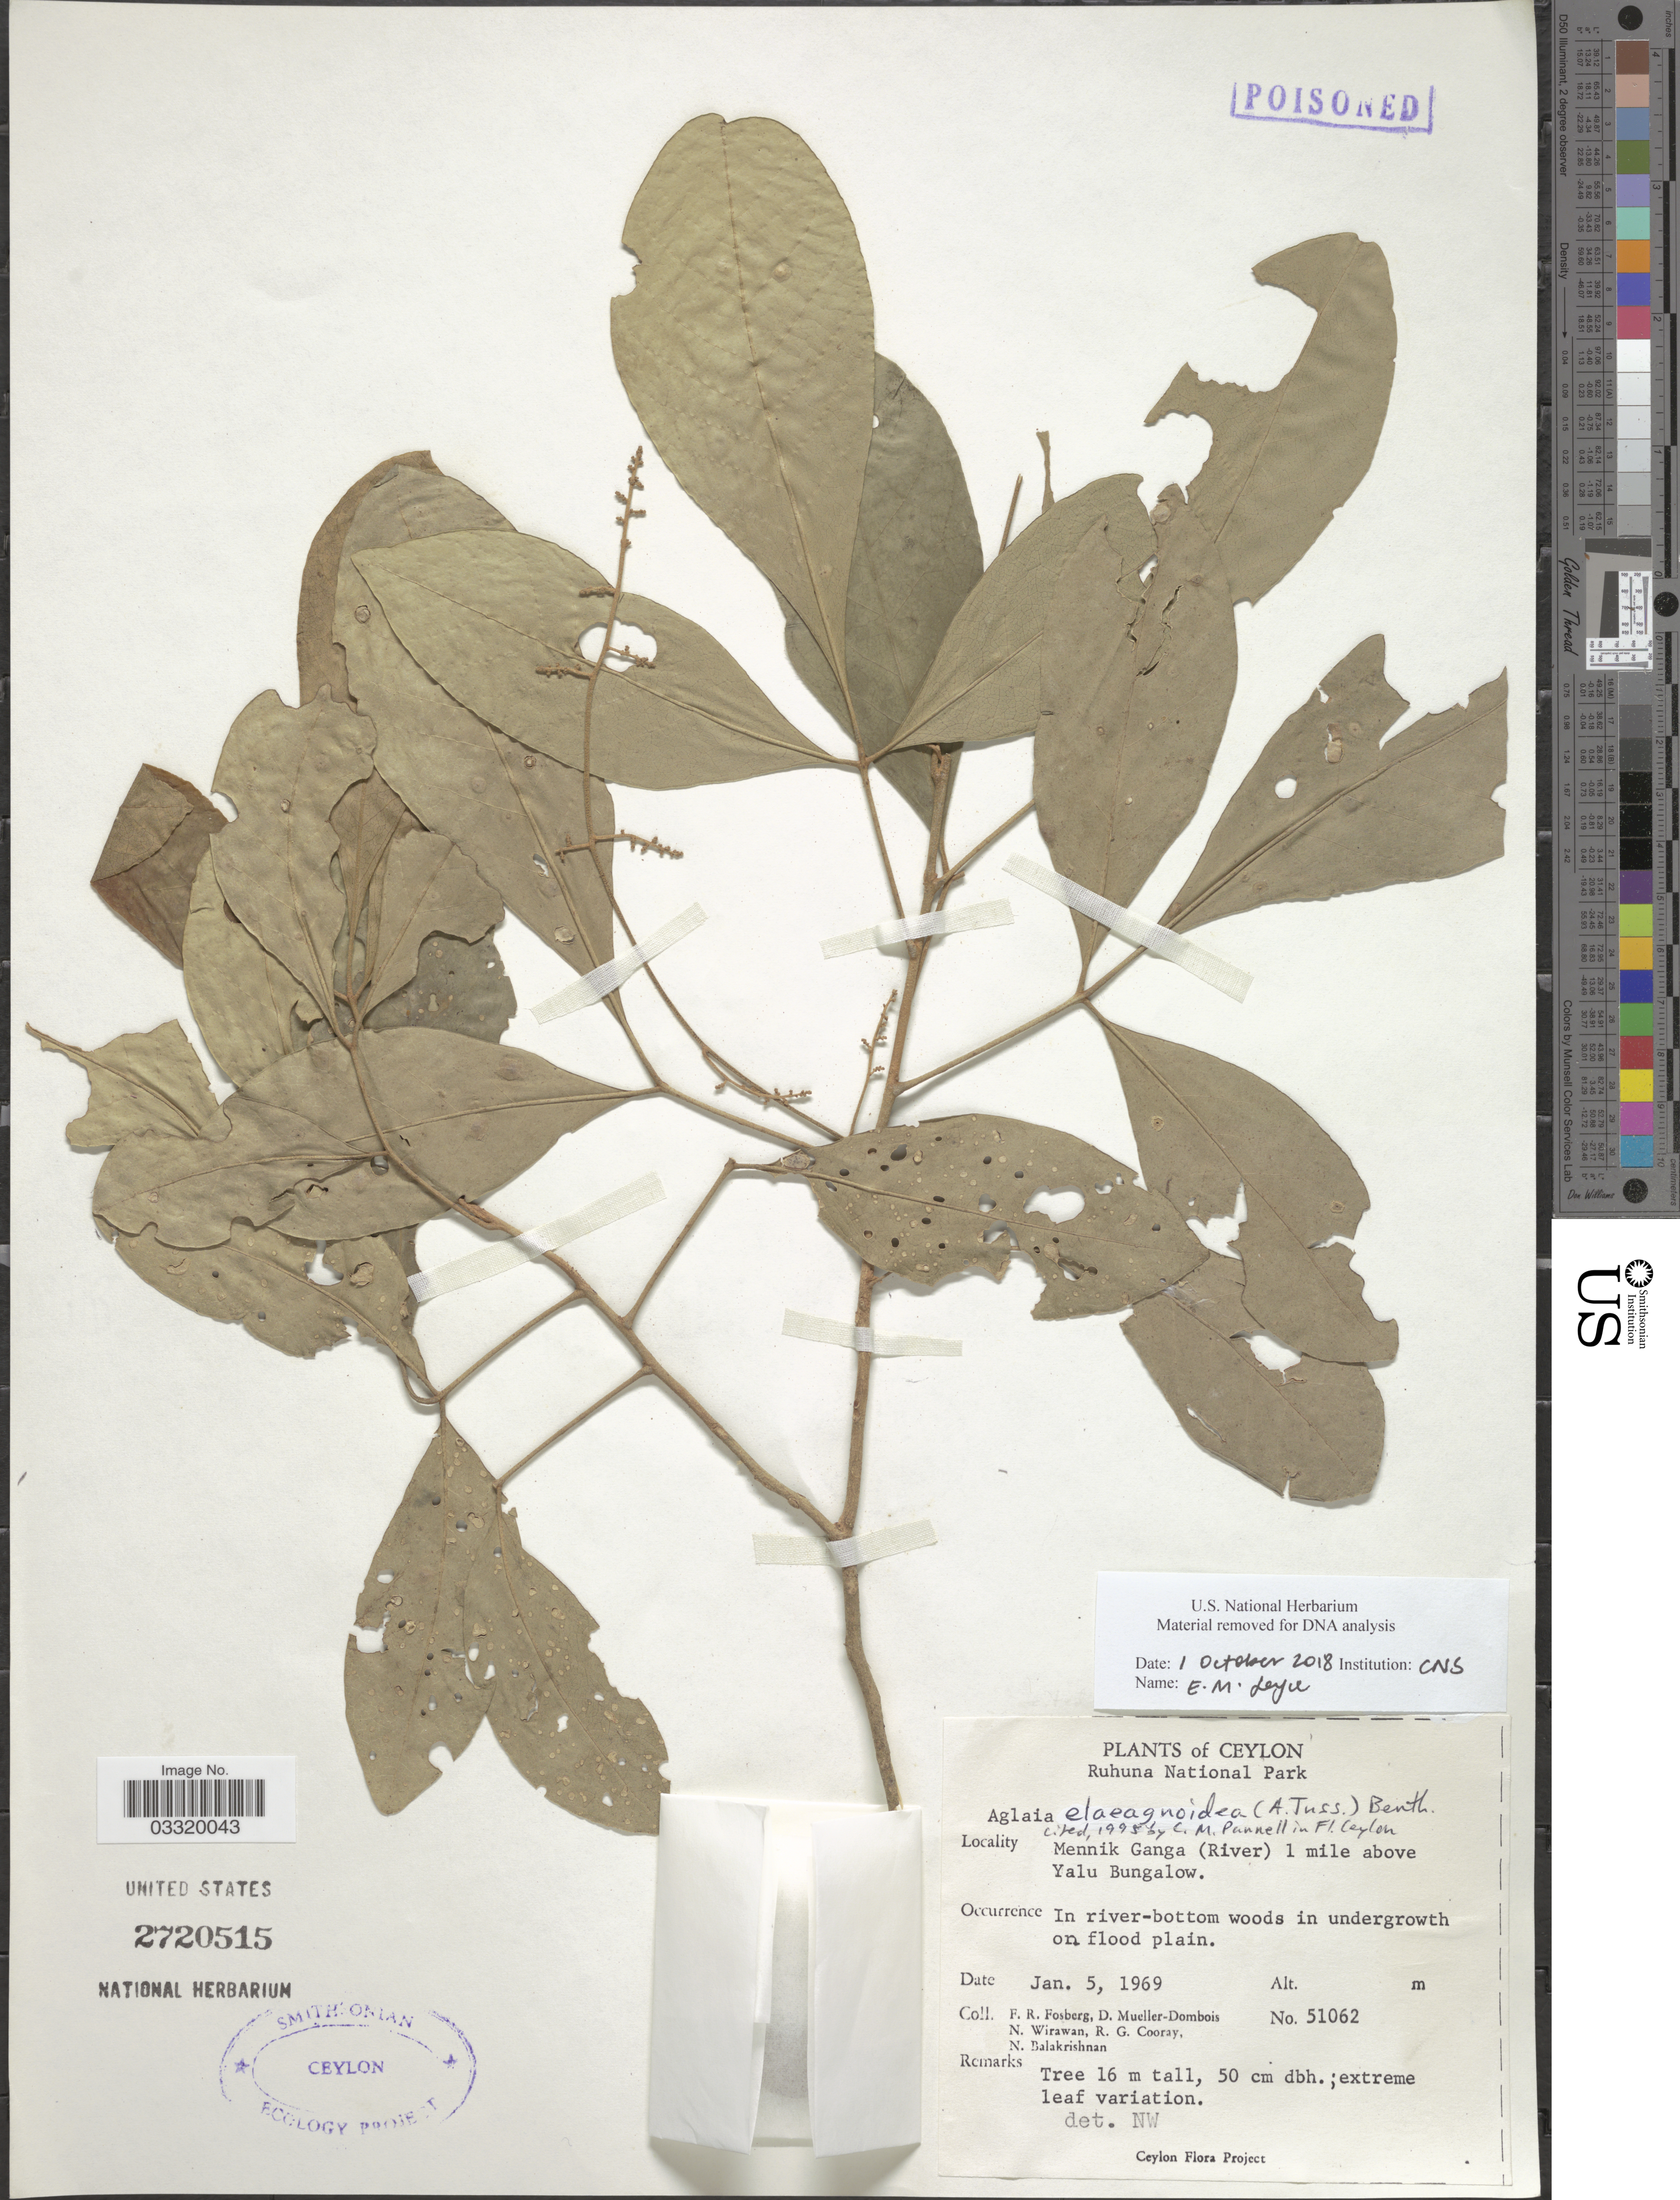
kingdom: Plantae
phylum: Tracheophyta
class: Magnoliopsida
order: Sapindales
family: Meliaceae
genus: Aglaia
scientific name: Aglaia elaeagnoidea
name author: (A. Juss.) Benth.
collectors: F. R. Fosberg, D. Meuller-Dombois, N. Wirawan, R. Cooray & N. Balakrishnan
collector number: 51062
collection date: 1969-01-05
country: Sri Lanka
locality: Ceylon. Ruhuna National Park. Mennik Ganga (River) 1 mile above Yalu Bungalow.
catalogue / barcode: US 2720515